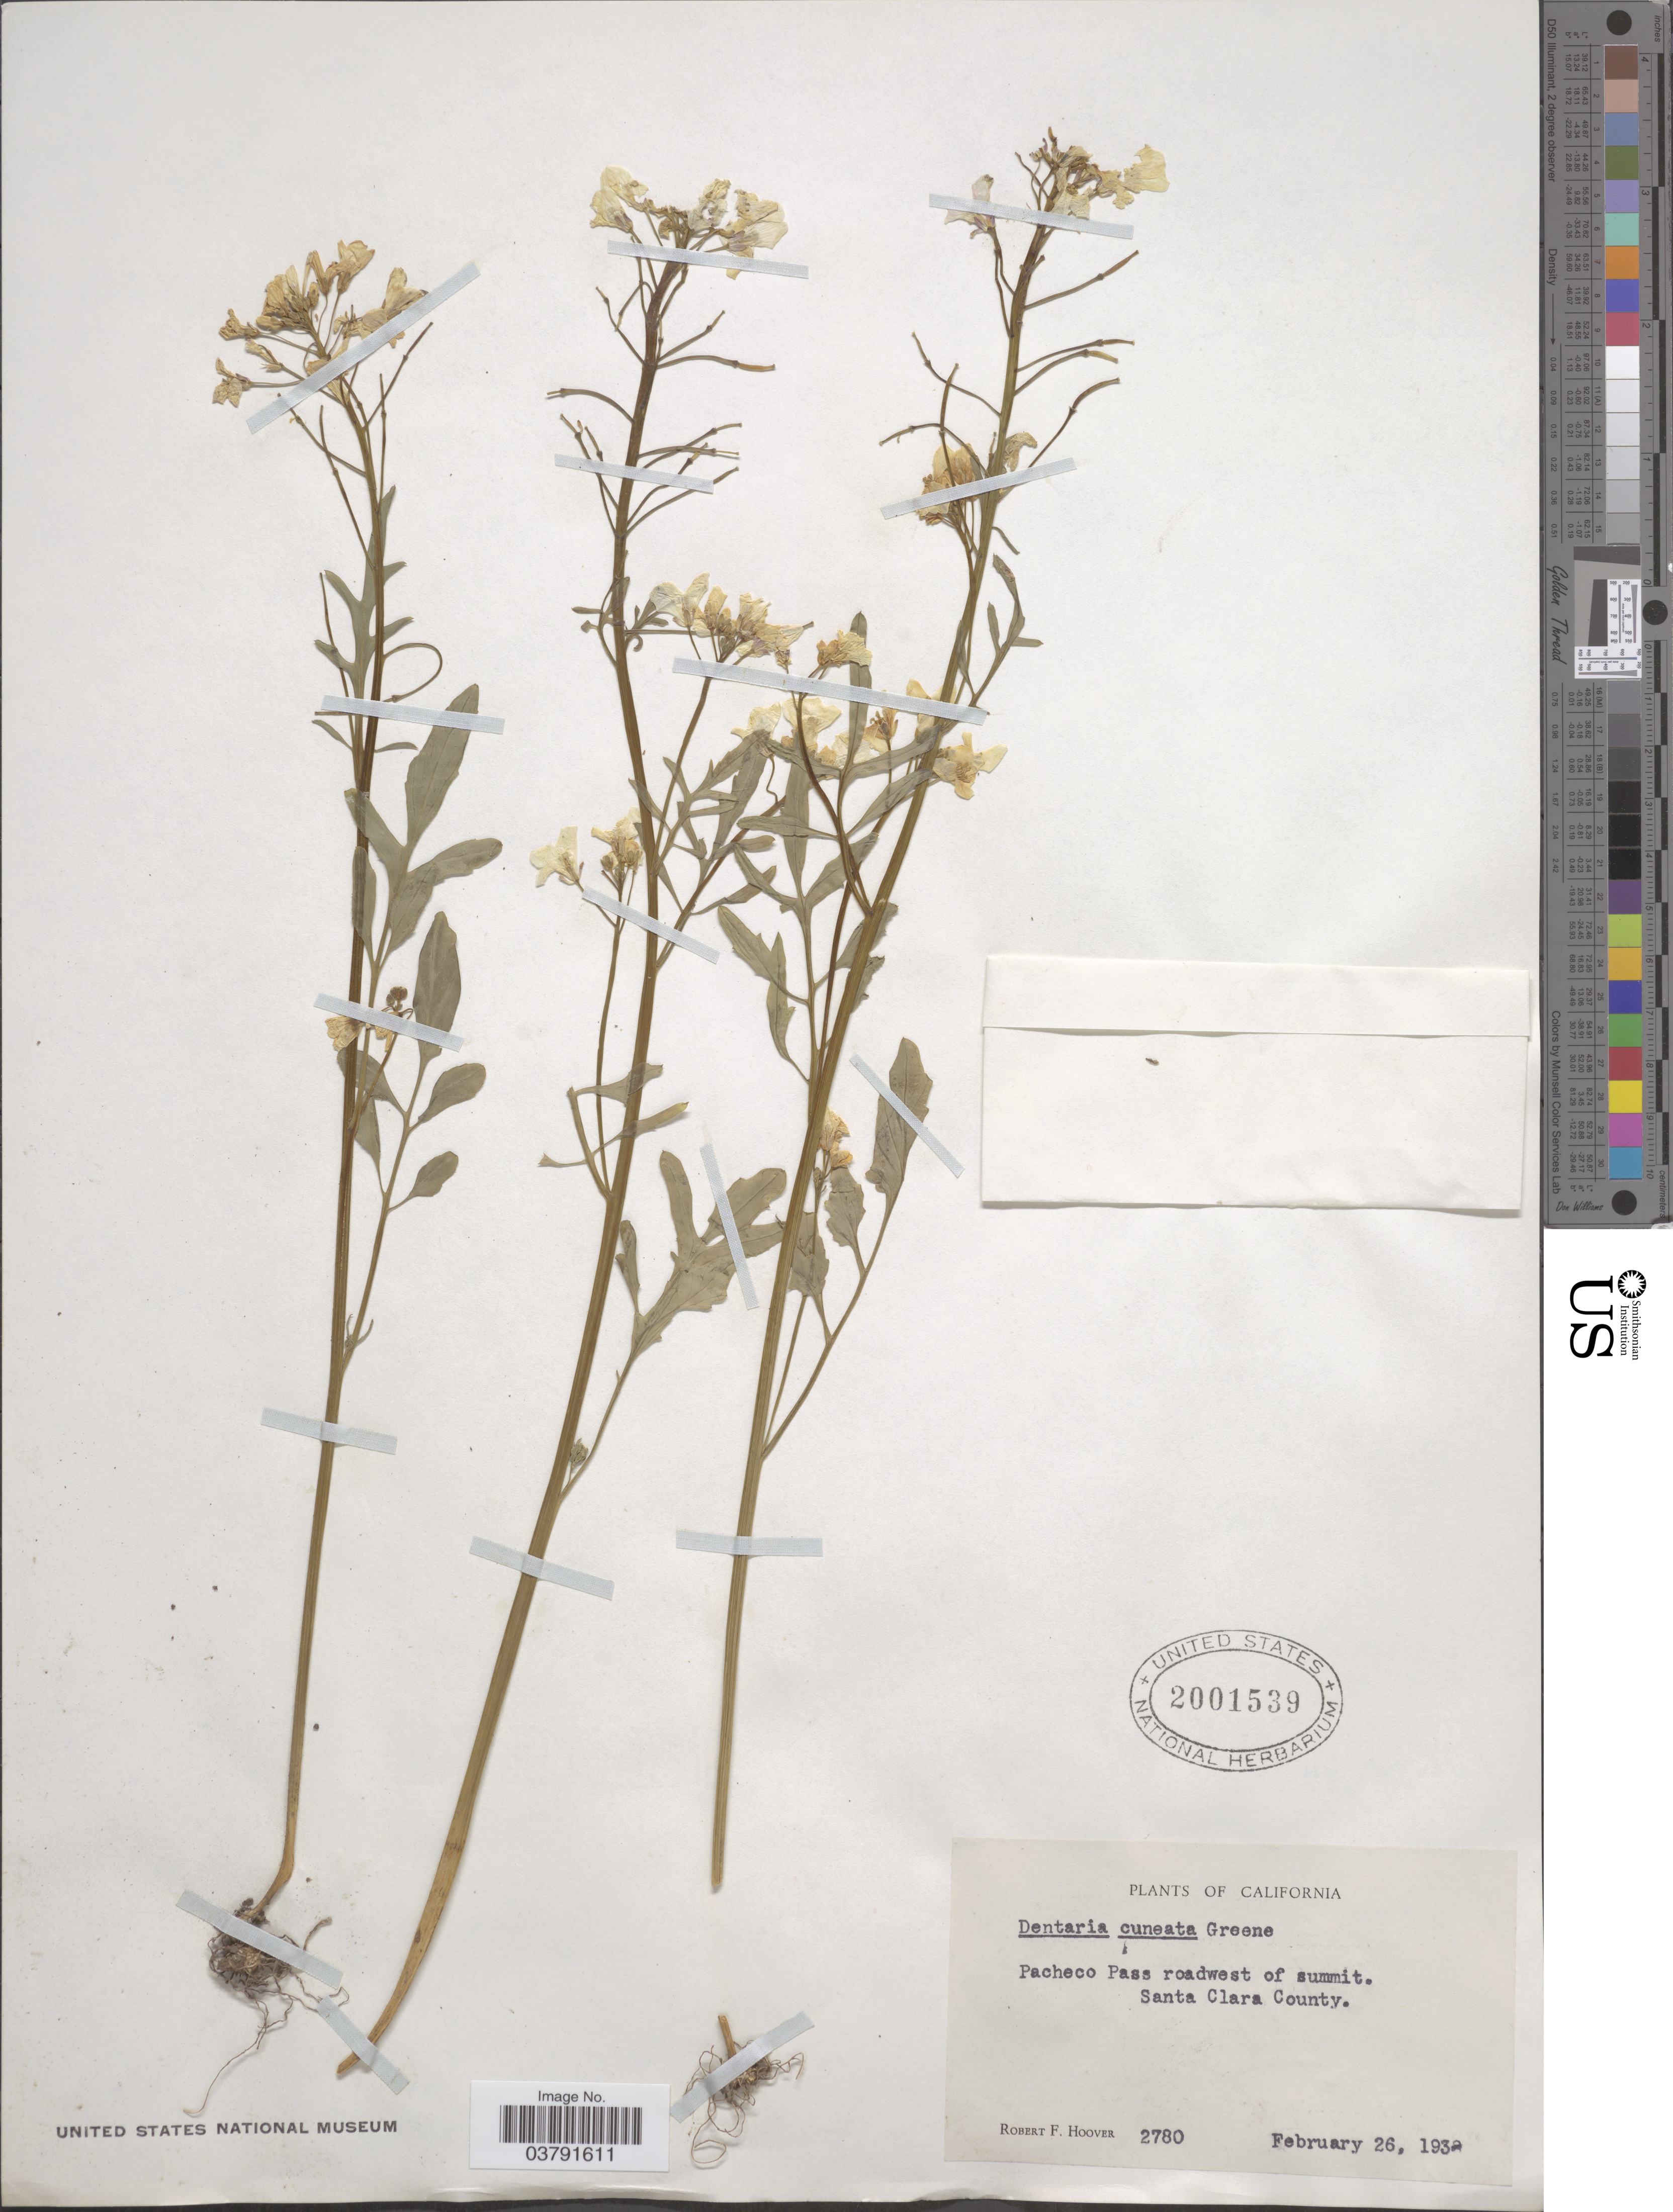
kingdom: Plantae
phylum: Tracheophyta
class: Magnoliopsida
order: Brassicales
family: Brassicaceae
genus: Dentaria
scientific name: Dentaria californica var. cuneata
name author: (Greene) Detling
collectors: R. F. Hoover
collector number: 2780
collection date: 1938-02-26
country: United States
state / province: California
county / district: Santa Clara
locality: Pacheco Pass roadwest of summit. Santa Clara County.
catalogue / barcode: US 2001539